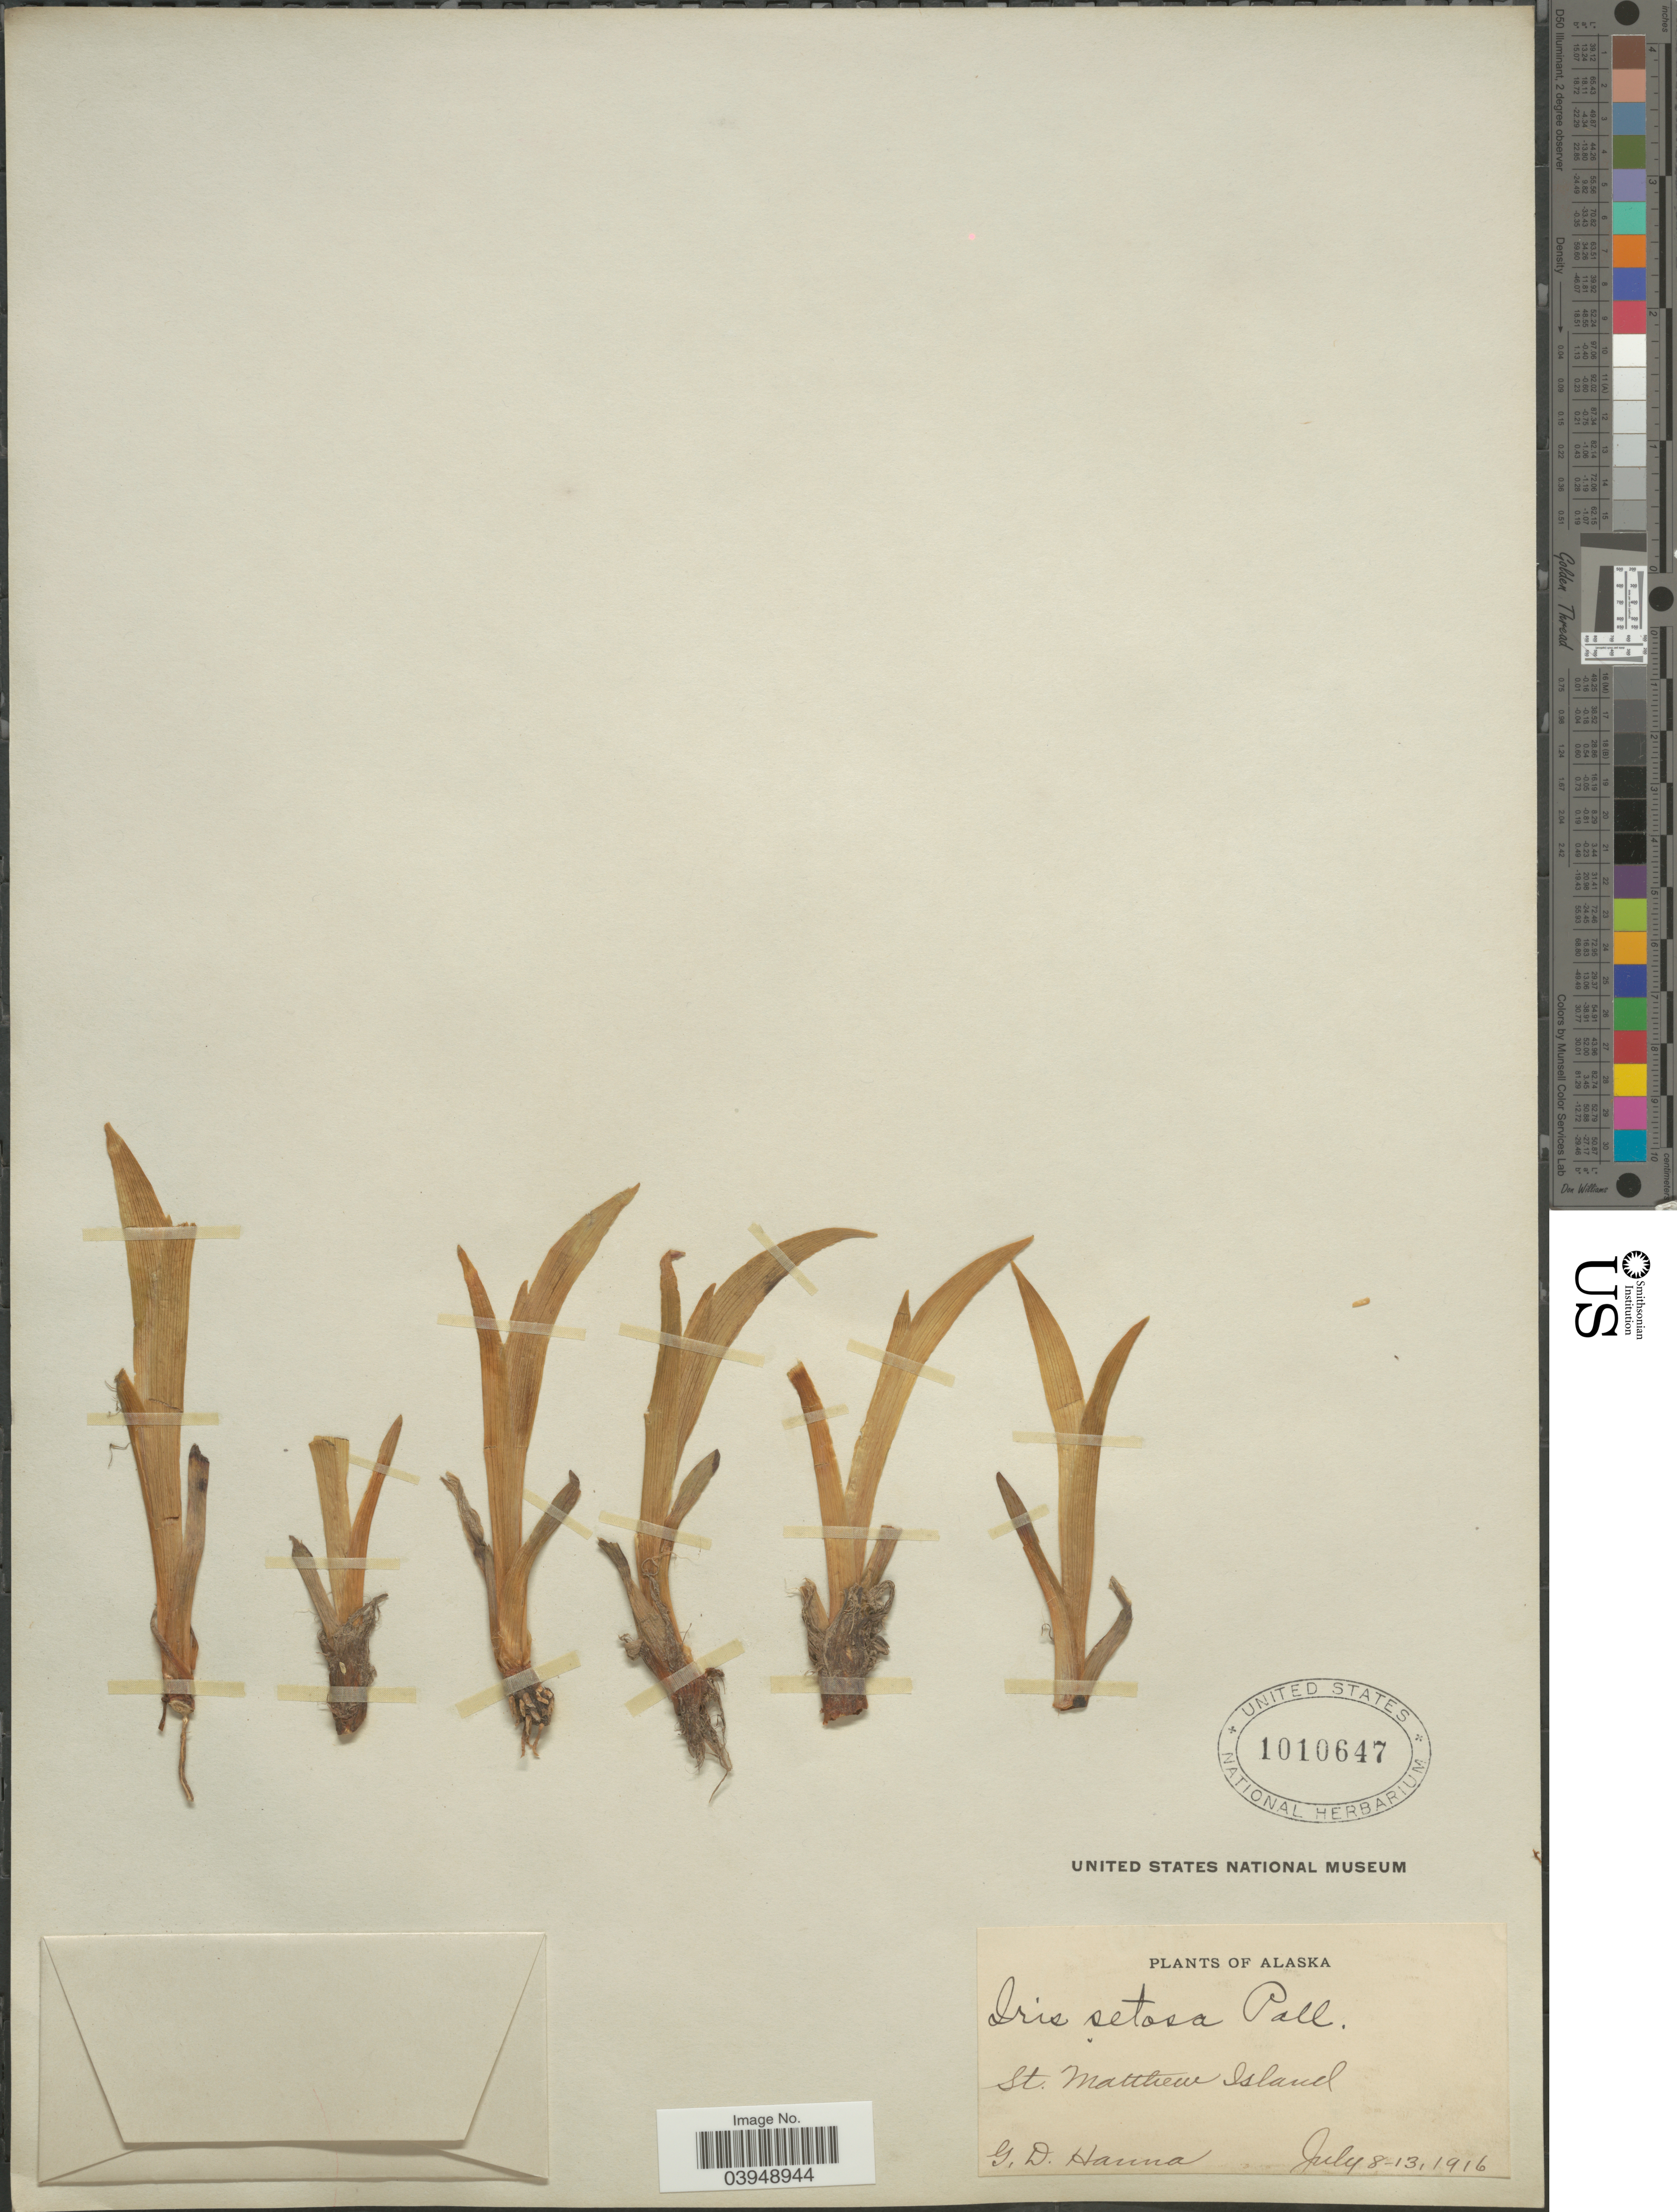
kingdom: Plantae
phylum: Tracheophyta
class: Liliopsida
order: Asparagales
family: Iridaceae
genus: Iris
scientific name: Iris setosa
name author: Pall. ex Link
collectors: G. D. Hanna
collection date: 1916-07-08/1916-07-13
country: United States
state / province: Alaska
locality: St. Matthew Island.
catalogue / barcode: US 1010647